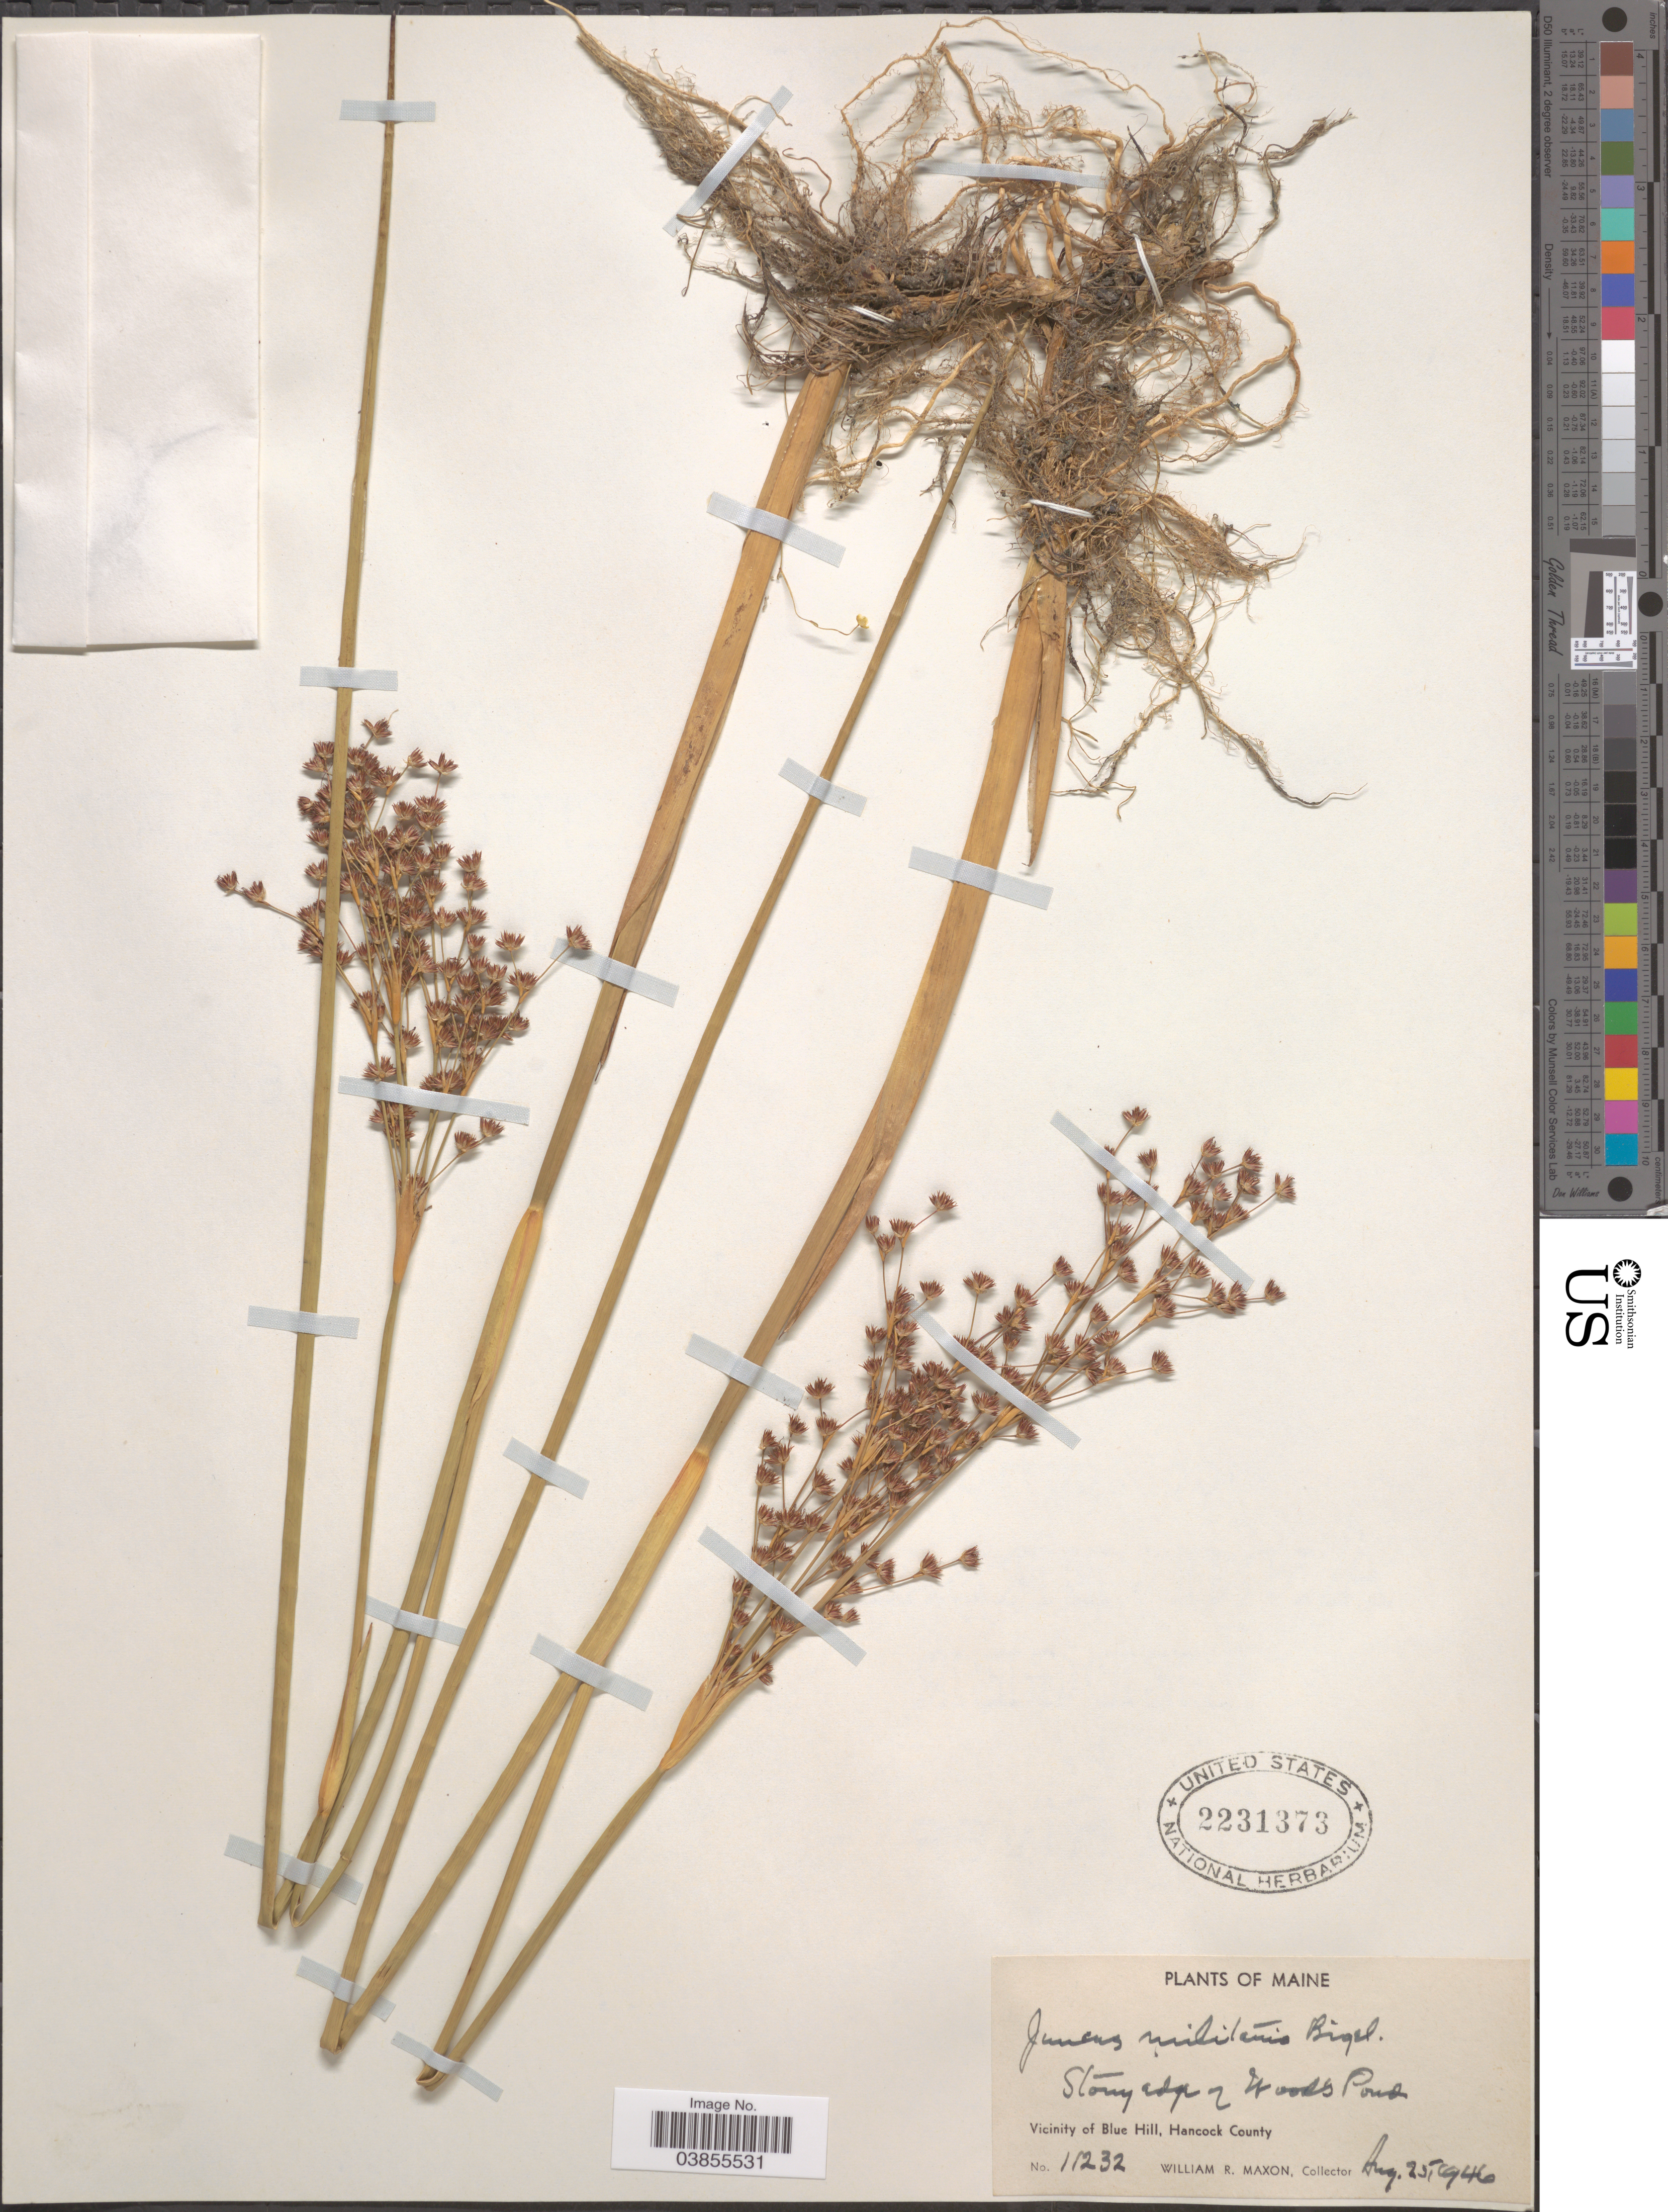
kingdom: Plantae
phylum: Tracheophyta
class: Liliopsida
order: Poales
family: Juncaceae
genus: Juncus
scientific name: Juncus militaris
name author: Bigelow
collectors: W. R. Maxon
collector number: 11232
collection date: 1946-08-25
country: United States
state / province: Maine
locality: Stony edge of Wood's Pond. Vicinity of Blue Hill, Hancock County.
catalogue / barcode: US 2231373